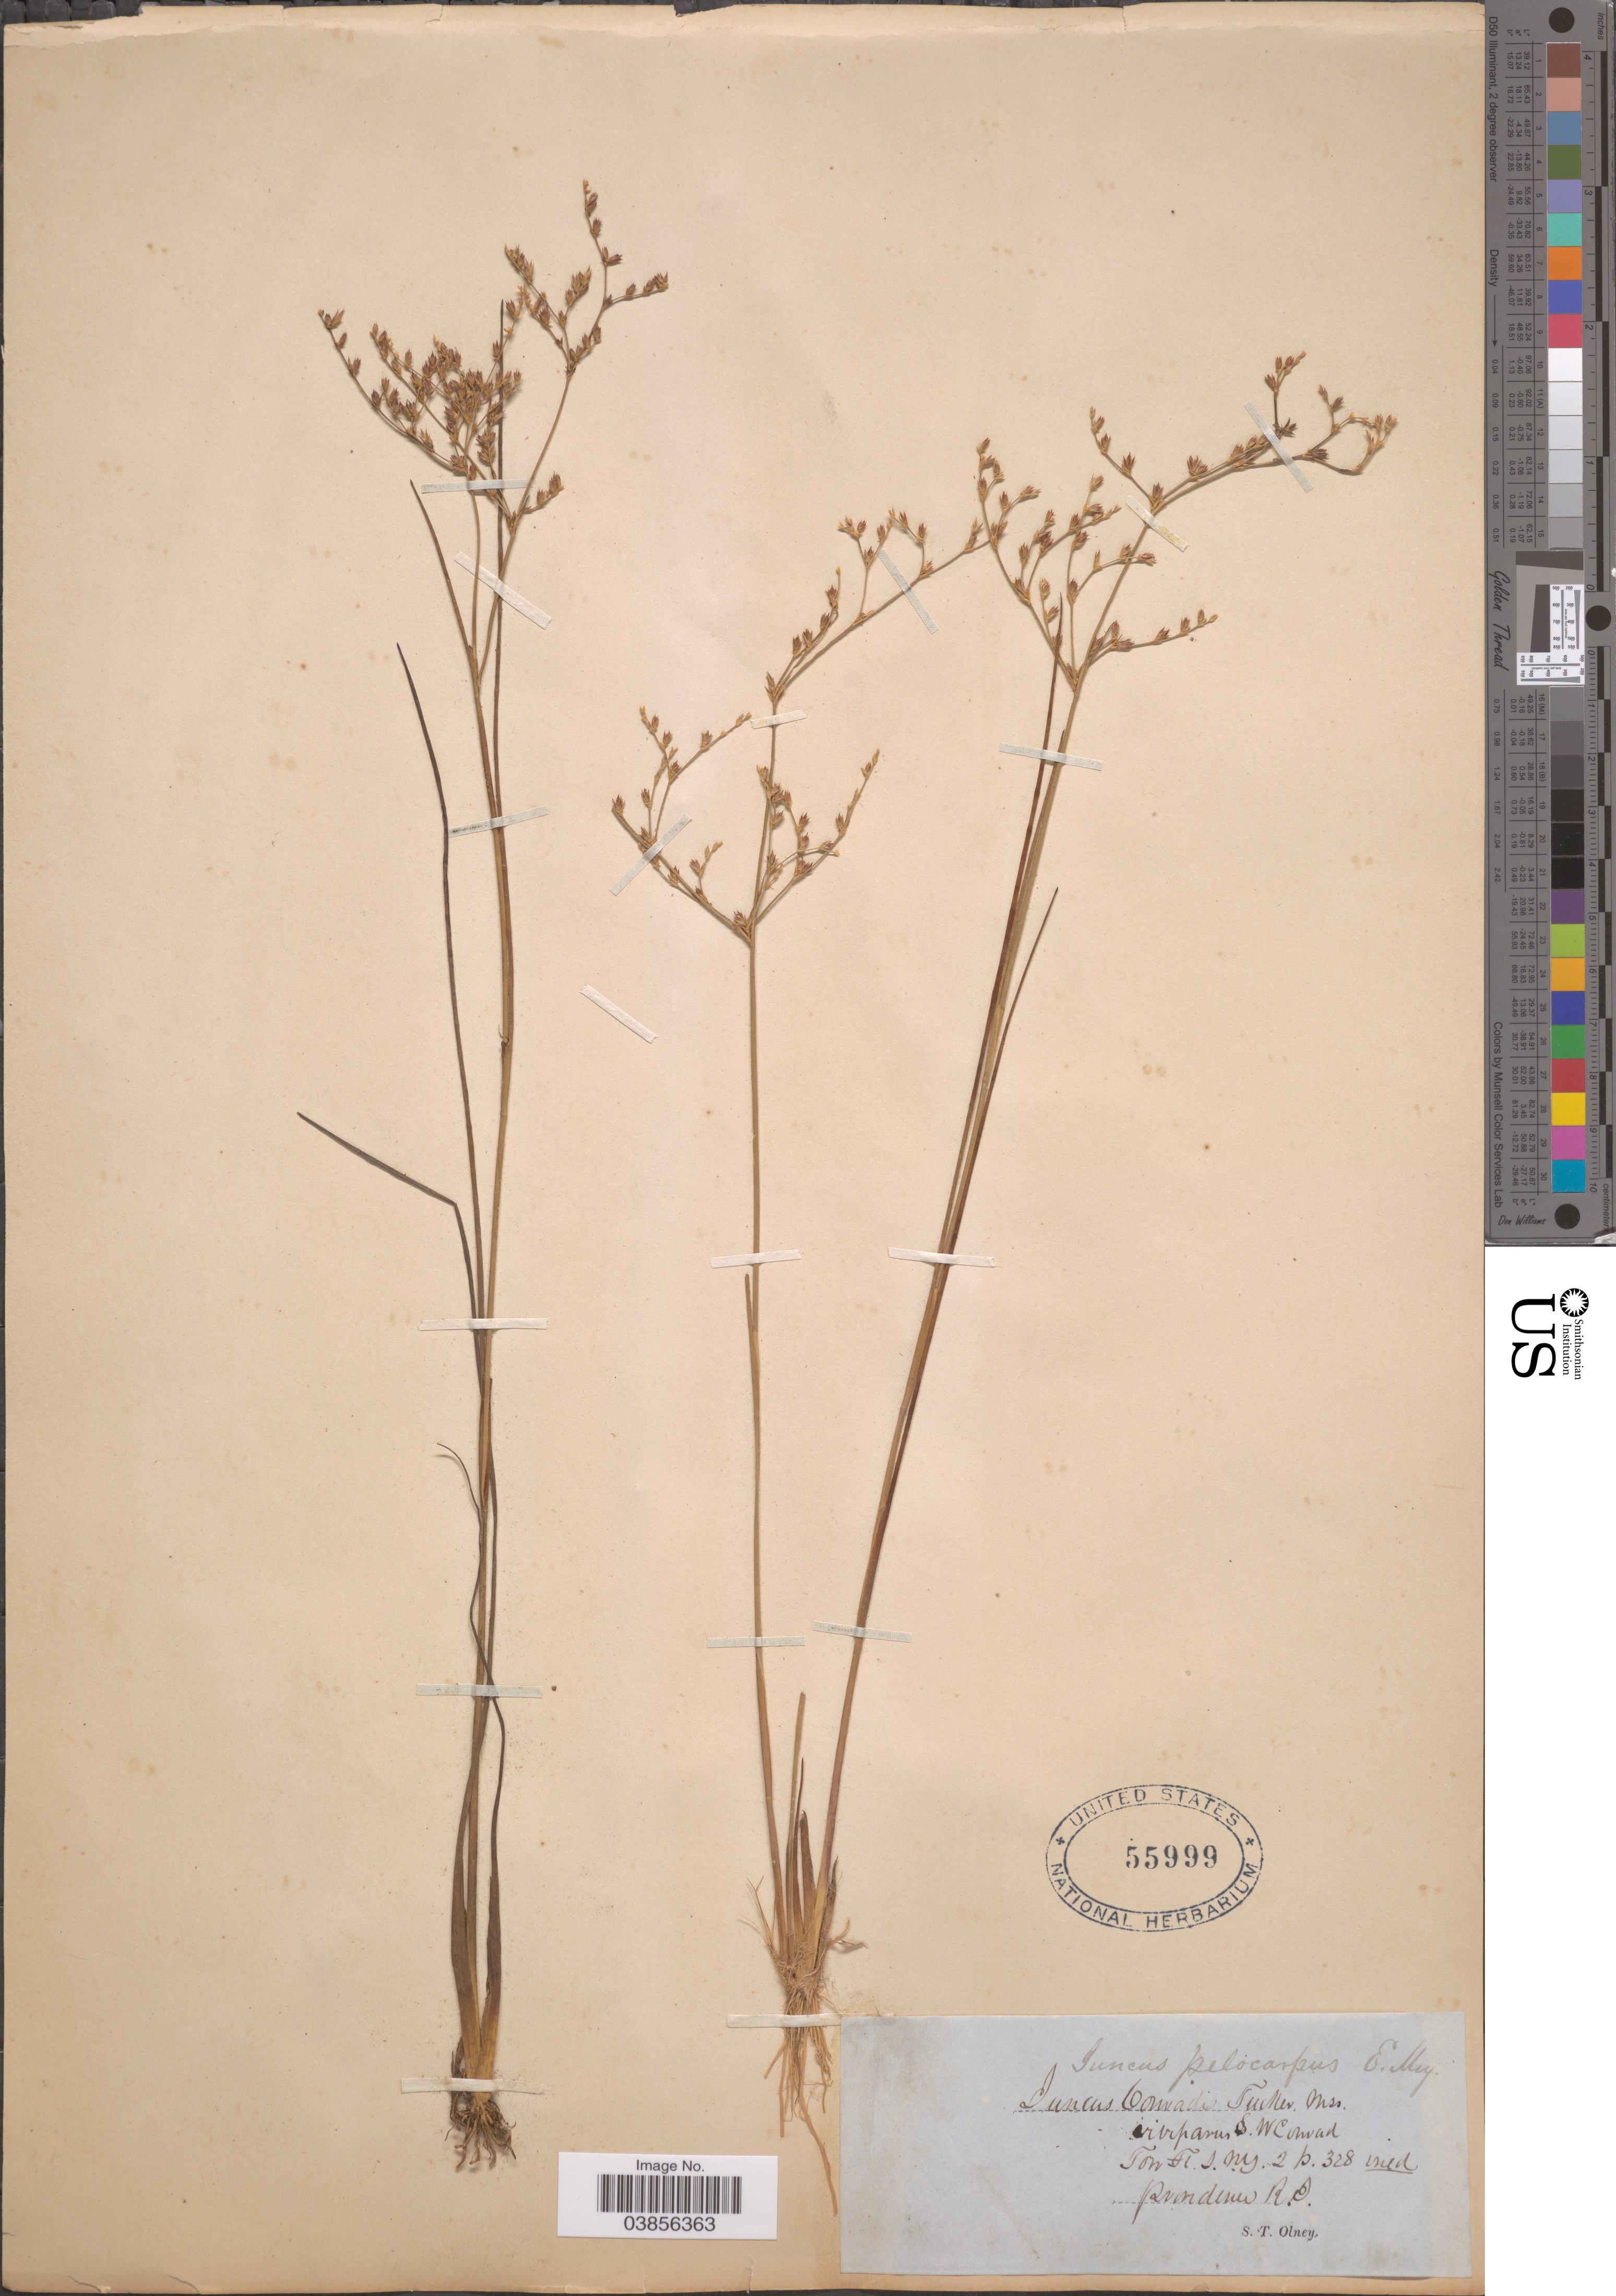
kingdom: Plantae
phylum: Tracheophyta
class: Liliopsida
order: Poales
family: Juncaceae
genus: Juncus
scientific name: Juncus pelocarpus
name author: E. Mey.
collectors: S. Olney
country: United States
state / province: New York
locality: Ton A. s. [interpreted]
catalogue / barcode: US 55999